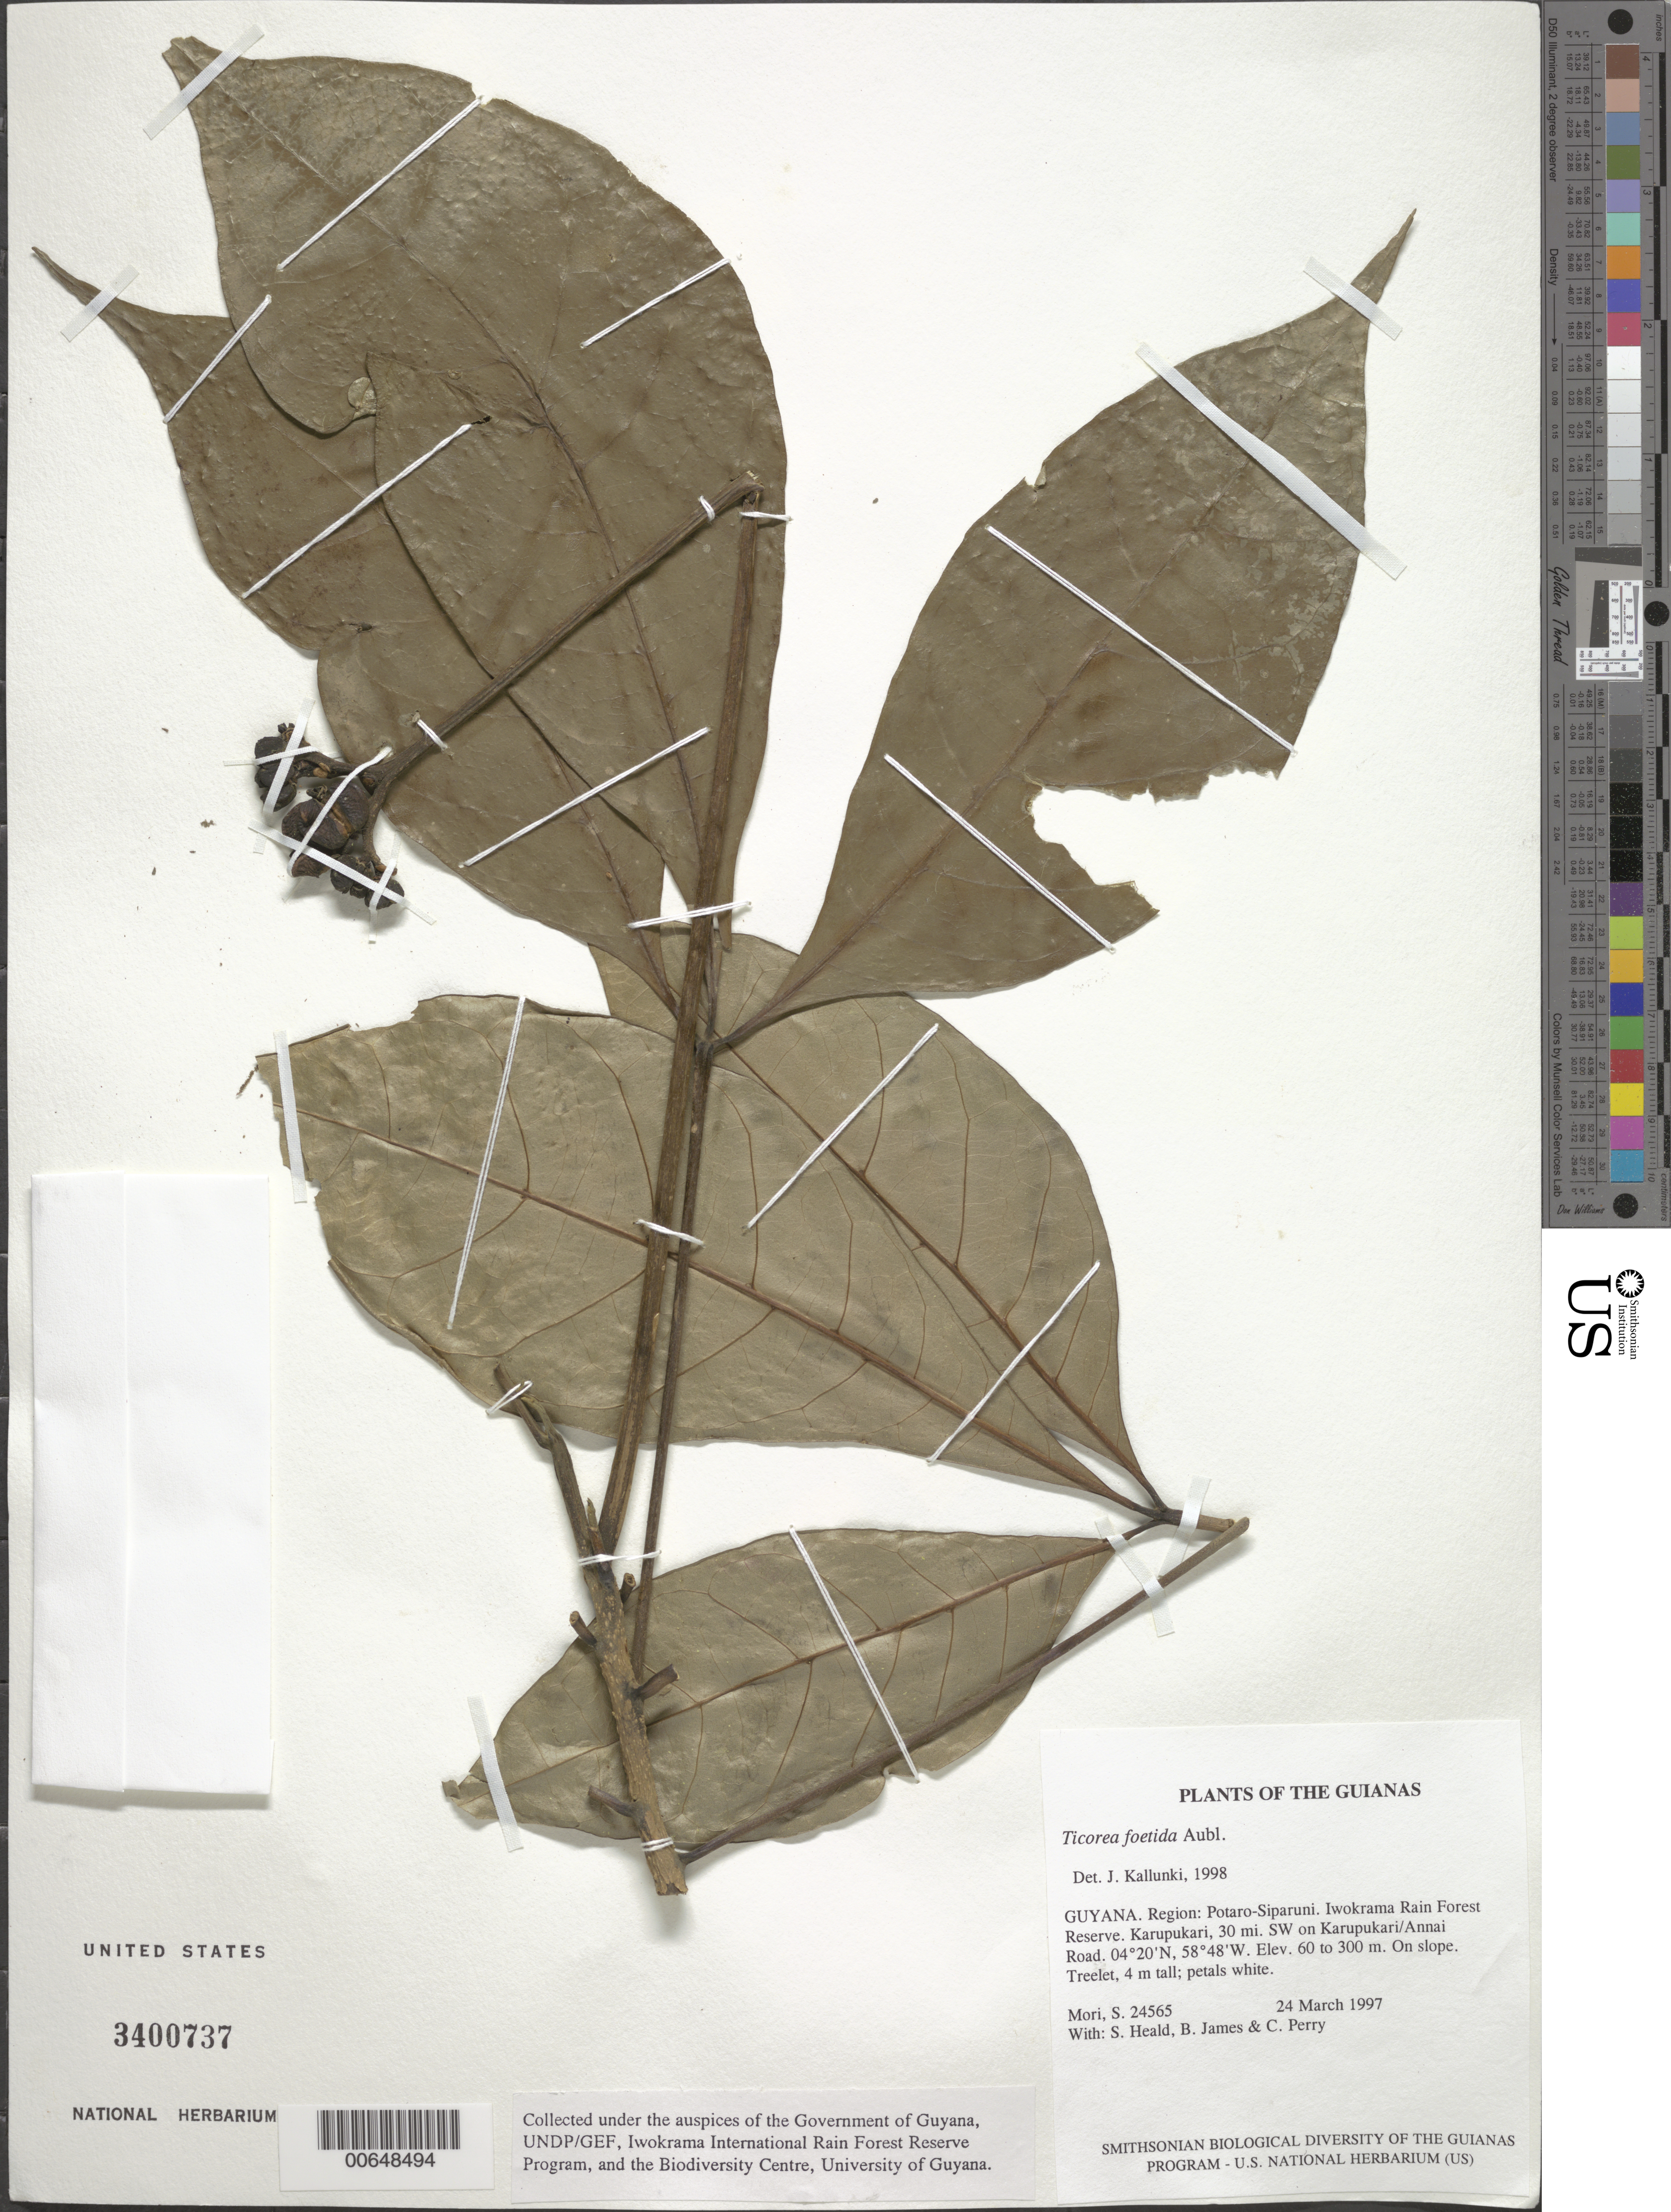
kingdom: Plantae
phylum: Tracheophyta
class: Magnoliopsida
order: Sapindales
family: Rutaceae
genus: Ticorea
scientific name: Ticorea foetida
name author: Aubl.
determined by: Kallunki, Jacquelyn A.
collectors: S. Mori, S. Heald, B. James & C. Perry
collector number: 24565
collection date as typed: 24 March 1997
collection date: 1997-03-24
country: Guyana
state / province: Potaro-Siparuni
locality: Iwokrama Rain Forest Reserve. Karupukari, 30 mi. SW on Karupukari/Annai Road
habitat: On slope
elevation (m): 60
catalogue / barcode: US 3400737